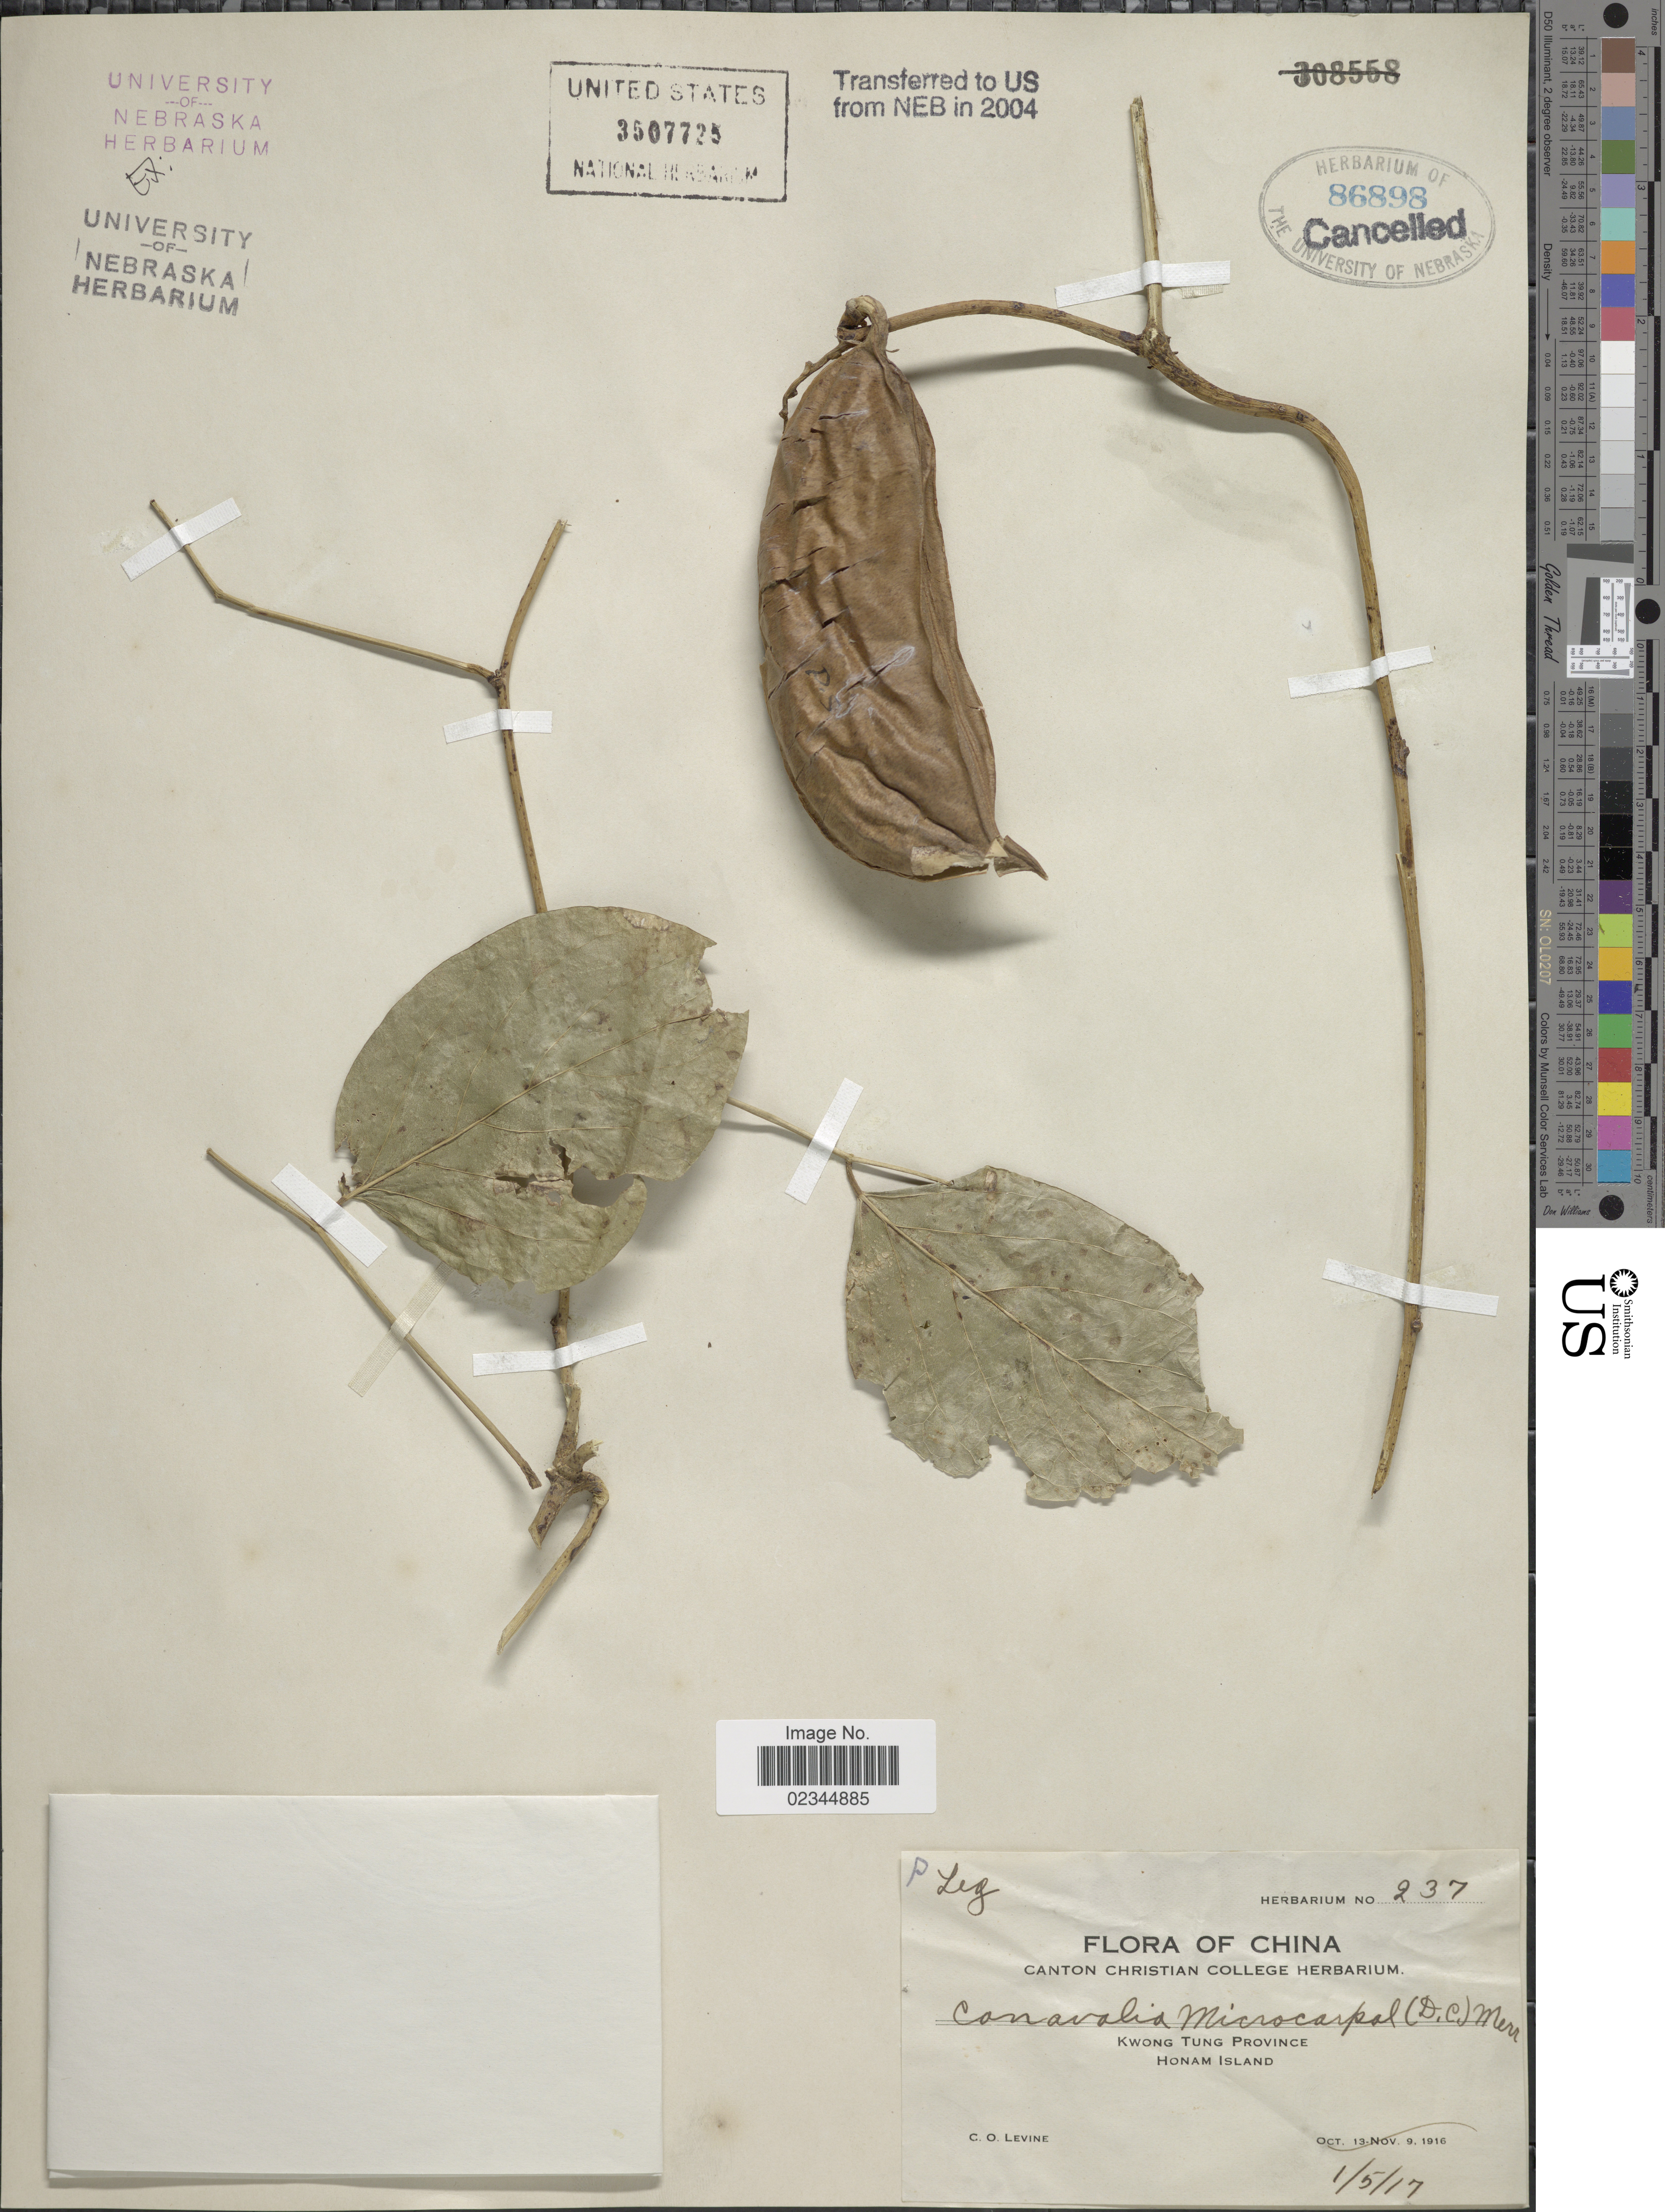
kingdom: Plantae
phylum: Tracheophyta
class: Magnoliopsida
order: Fabales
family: Fabaceae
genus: Canavalia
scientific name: Canavalia cathartica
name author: Thouars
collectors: C. O. Levine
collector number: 237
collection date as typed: Transcribed d/m/y: 1/5/17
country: China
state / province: Guangdong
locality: Kwong Tung Province, Honam Island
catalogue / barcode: US 3507725